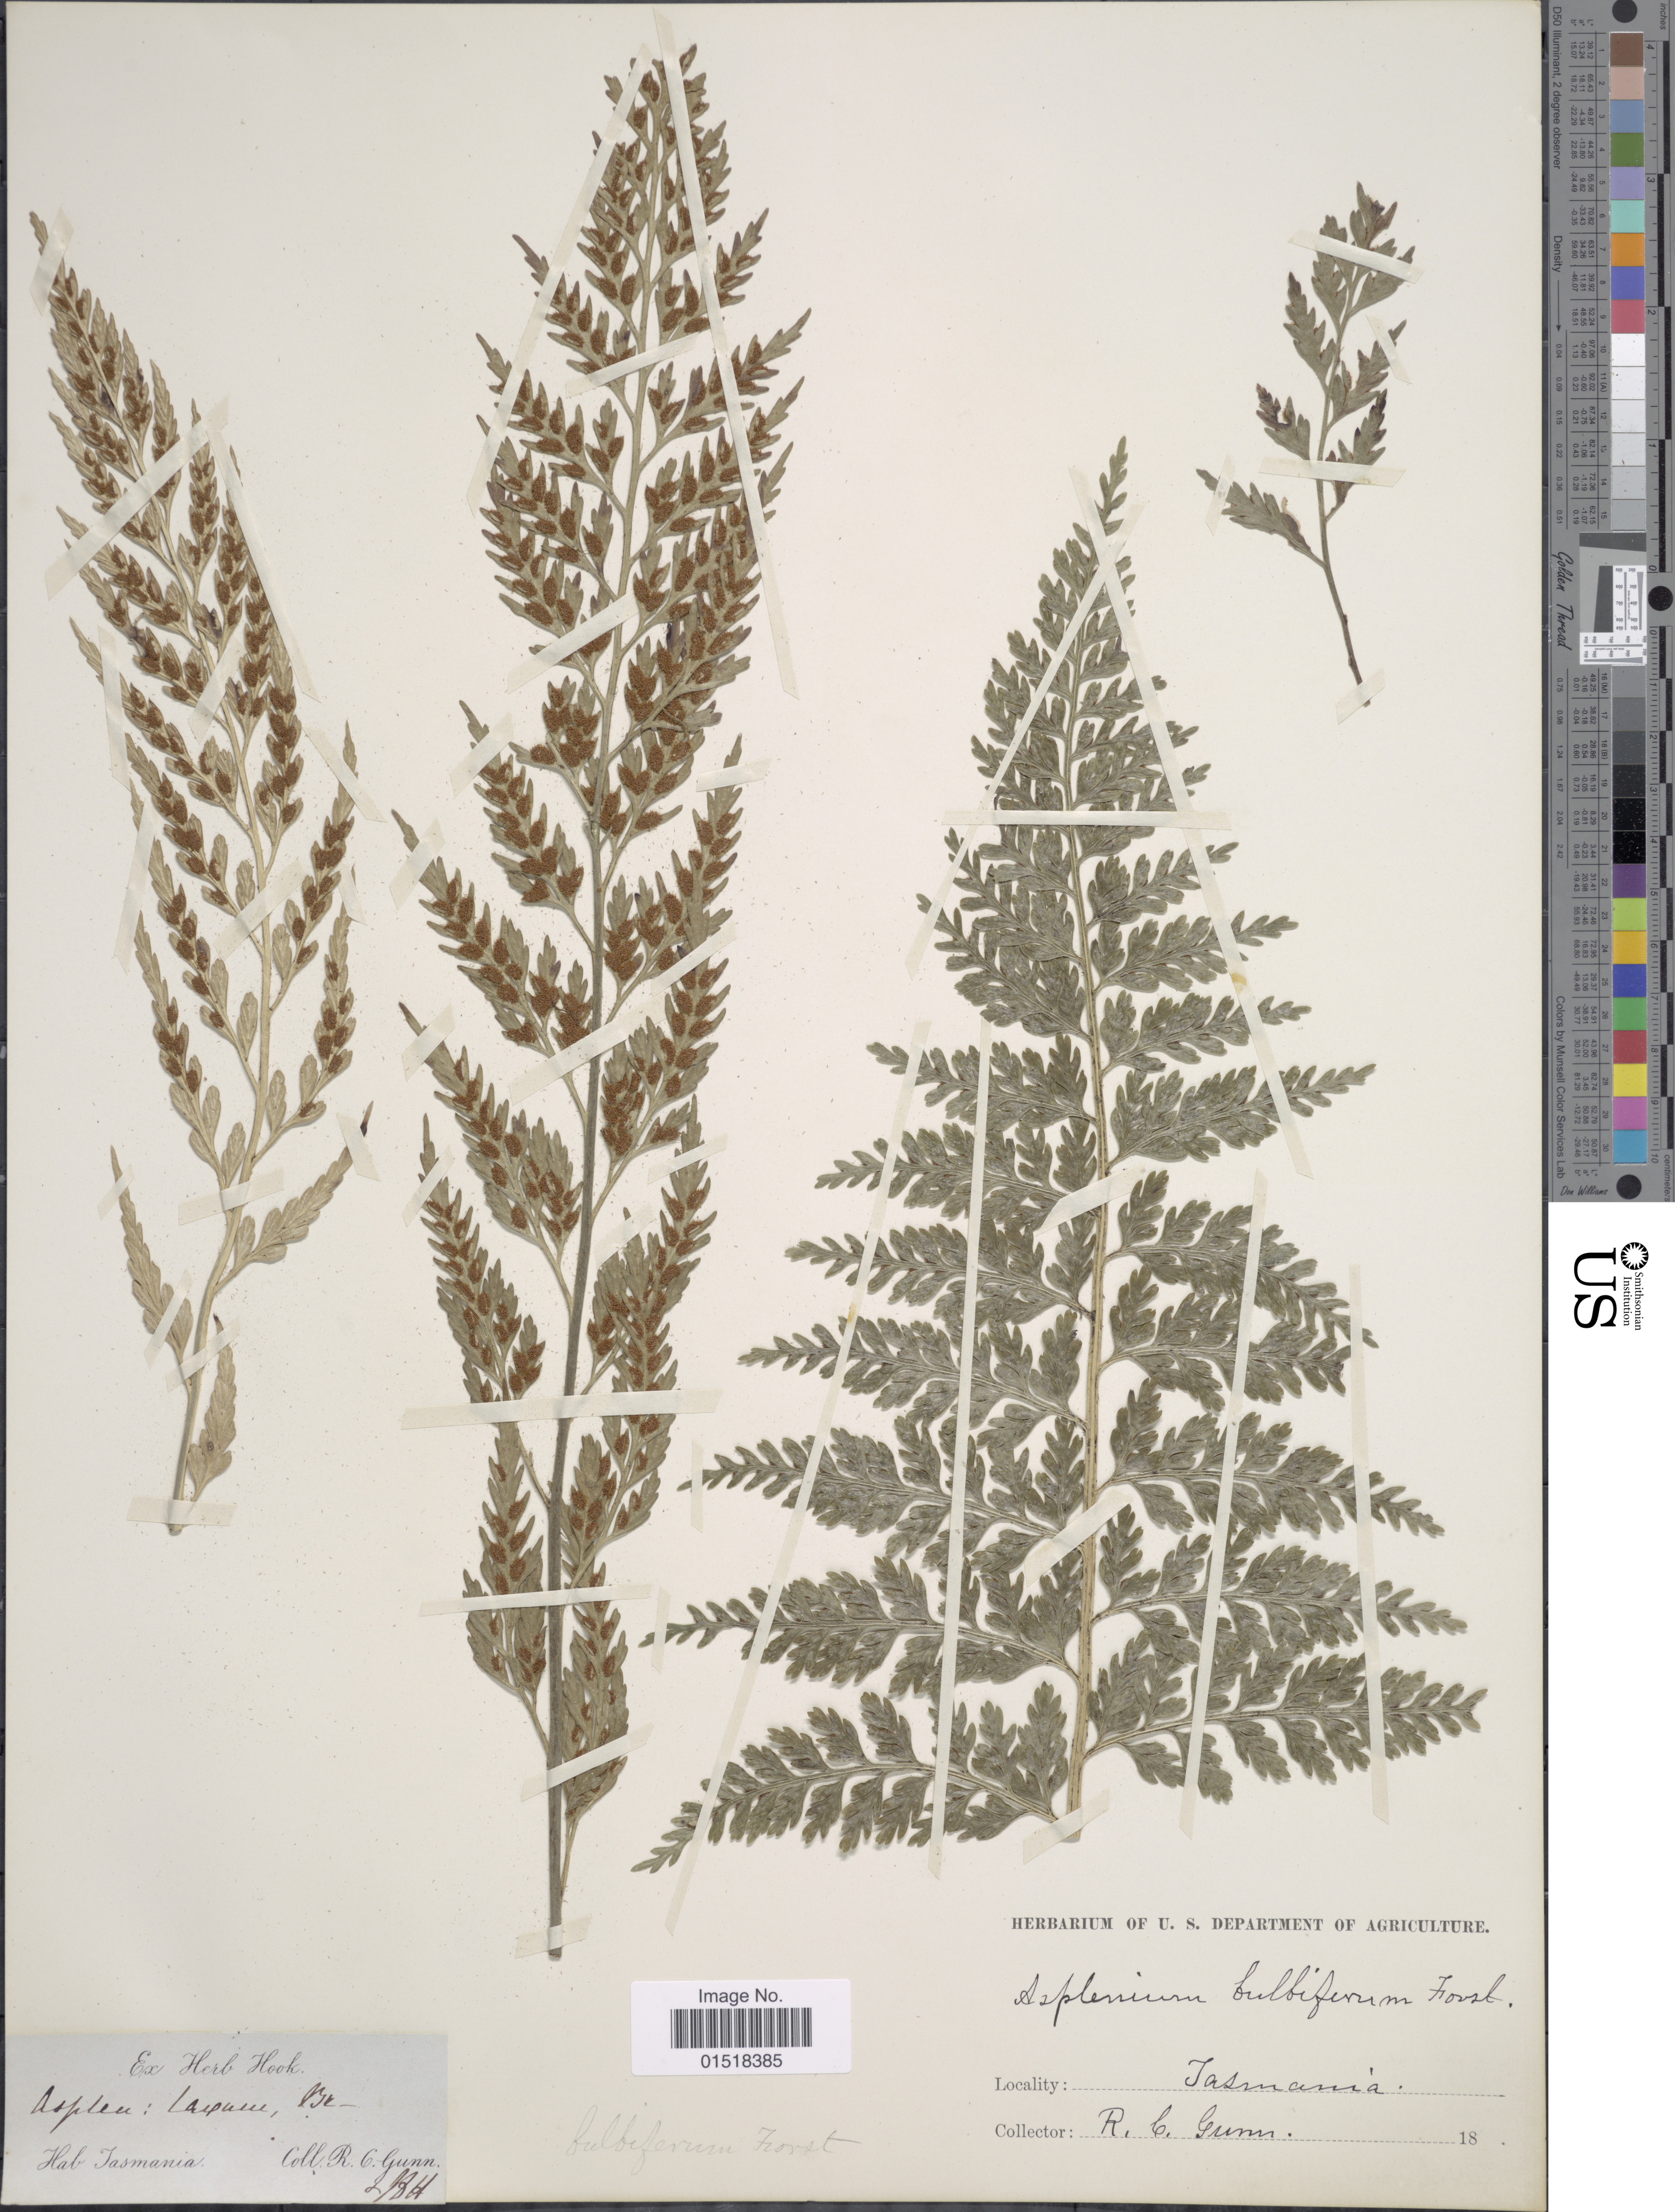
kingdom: Plantae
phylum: Tracheophyta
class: Polypodiopsida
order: Polypodiales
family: Aspleniaceae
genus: Asplenium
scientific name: Asplenium bulbiferum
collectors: R. Gunn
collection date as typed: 18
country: Australia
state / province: Tasmania